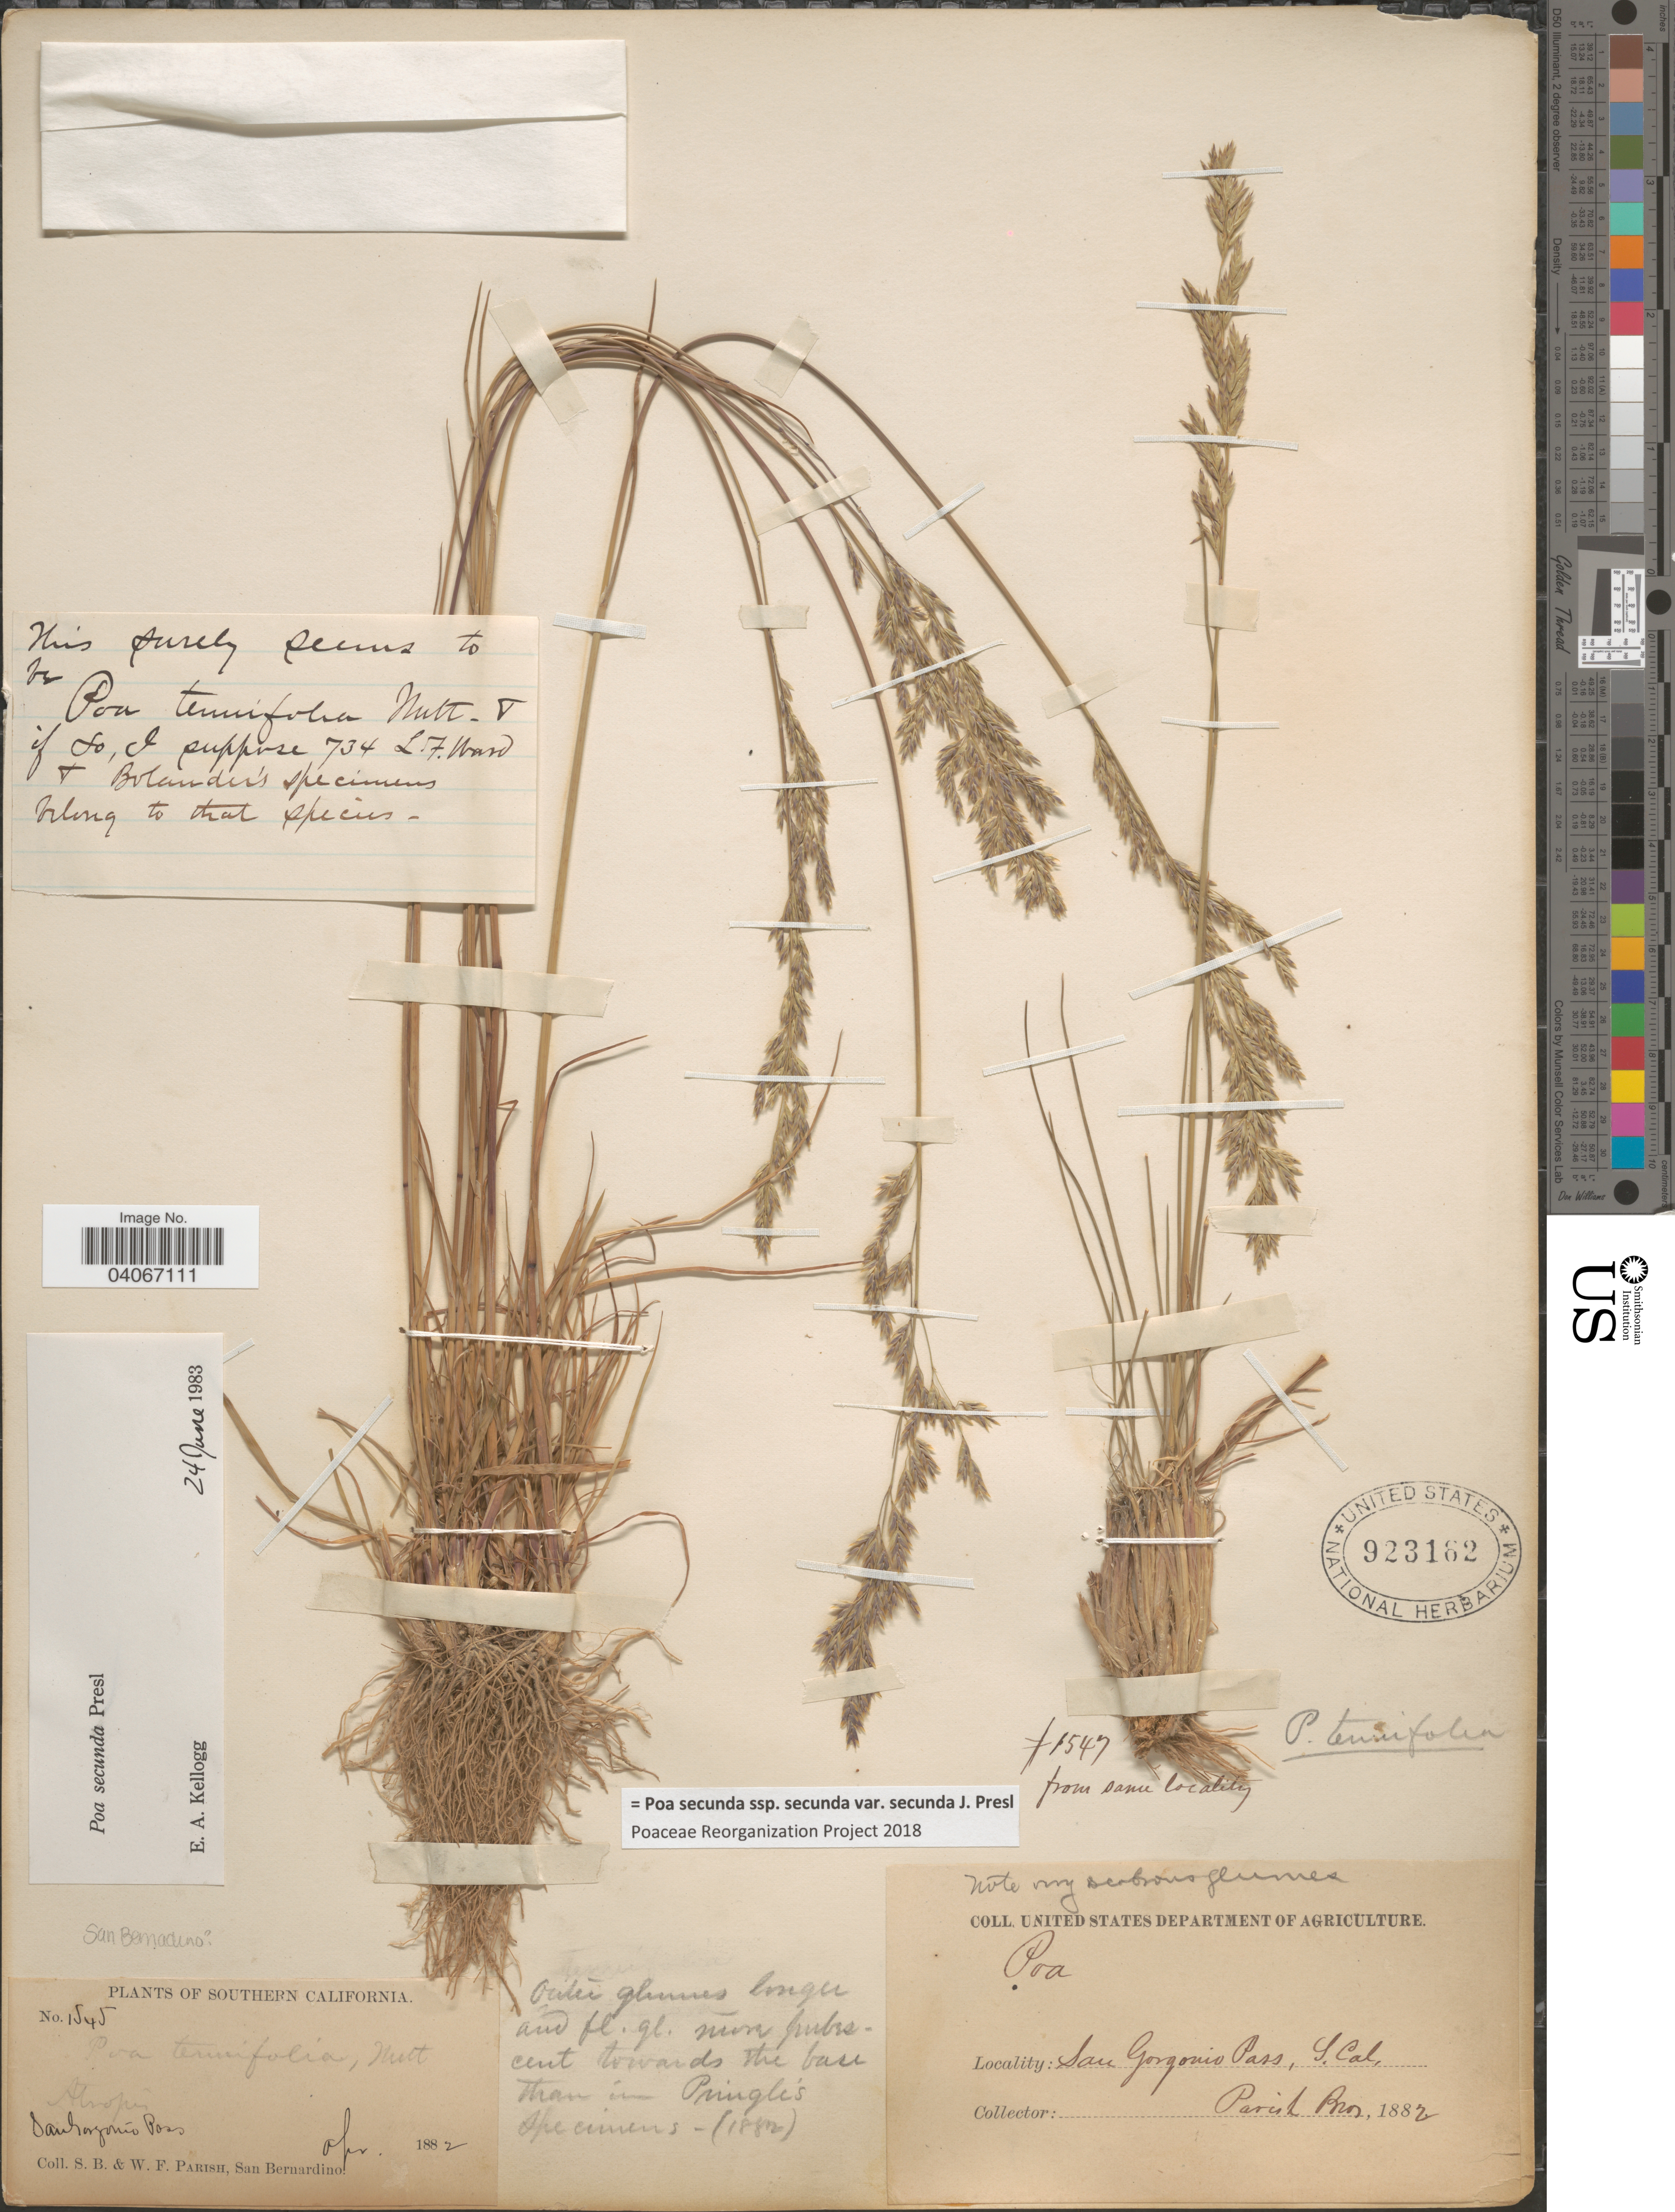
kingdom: Plantae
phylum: Tracheophyta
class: Liliopsida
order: Poales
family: Poaceae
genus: Poa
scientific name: Poa secunda subsp. secunda var. secunda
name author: J. Presl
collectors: S. B. Parish & W. F. Parish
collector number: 1845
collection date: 1882-04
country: United States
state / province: California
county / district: San Bernardino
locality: Southern California. San Gorgonio Pass, S. Cal. San Bernardino.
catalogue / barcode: US 923162